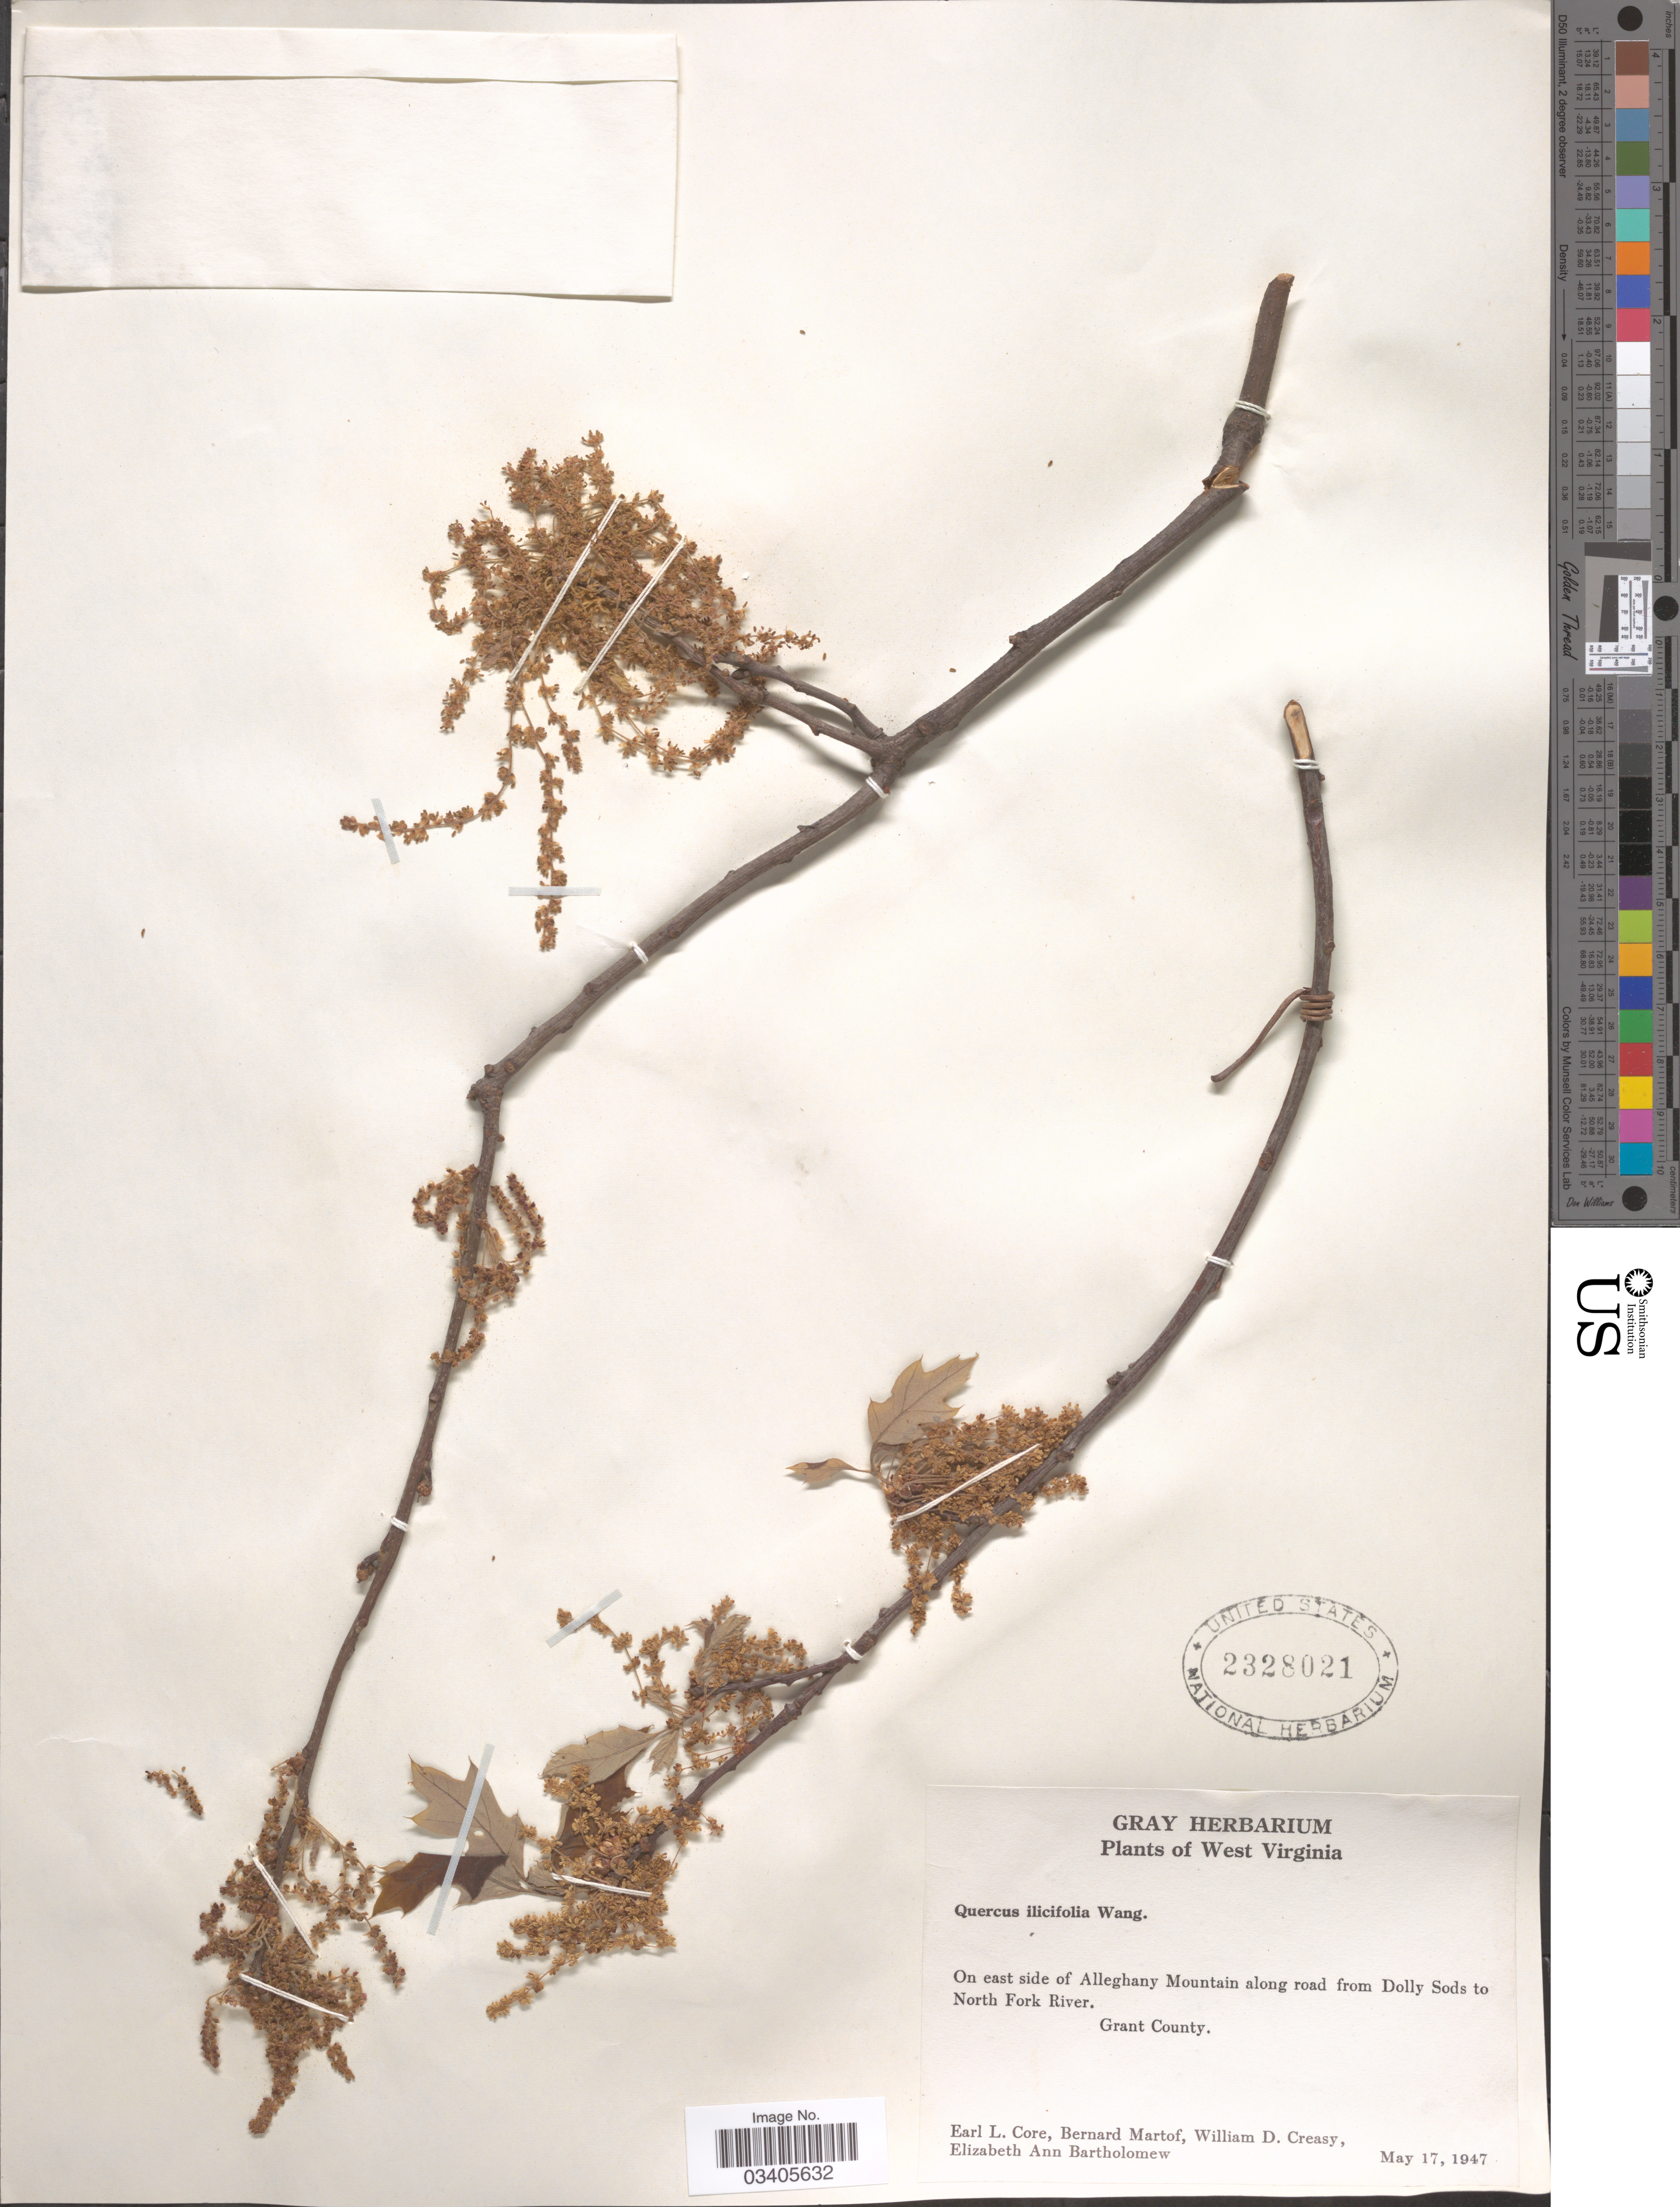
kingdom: Plantae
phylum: Tracheophyta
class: Magnoliopsida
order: Fagales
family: Fagaceae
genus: Quercus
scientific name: Quercus ilicifolia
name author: Wangenh.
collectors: E. L. Core, B. Martof, W. Creasy & E. Bartholomew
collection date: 1947-05-17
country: United States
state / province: West Virginia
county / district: Grant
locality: On east side of Alleghany Mountain along road from Dolly Sods to North Fork River. Grant County.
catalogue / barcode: US 2328021